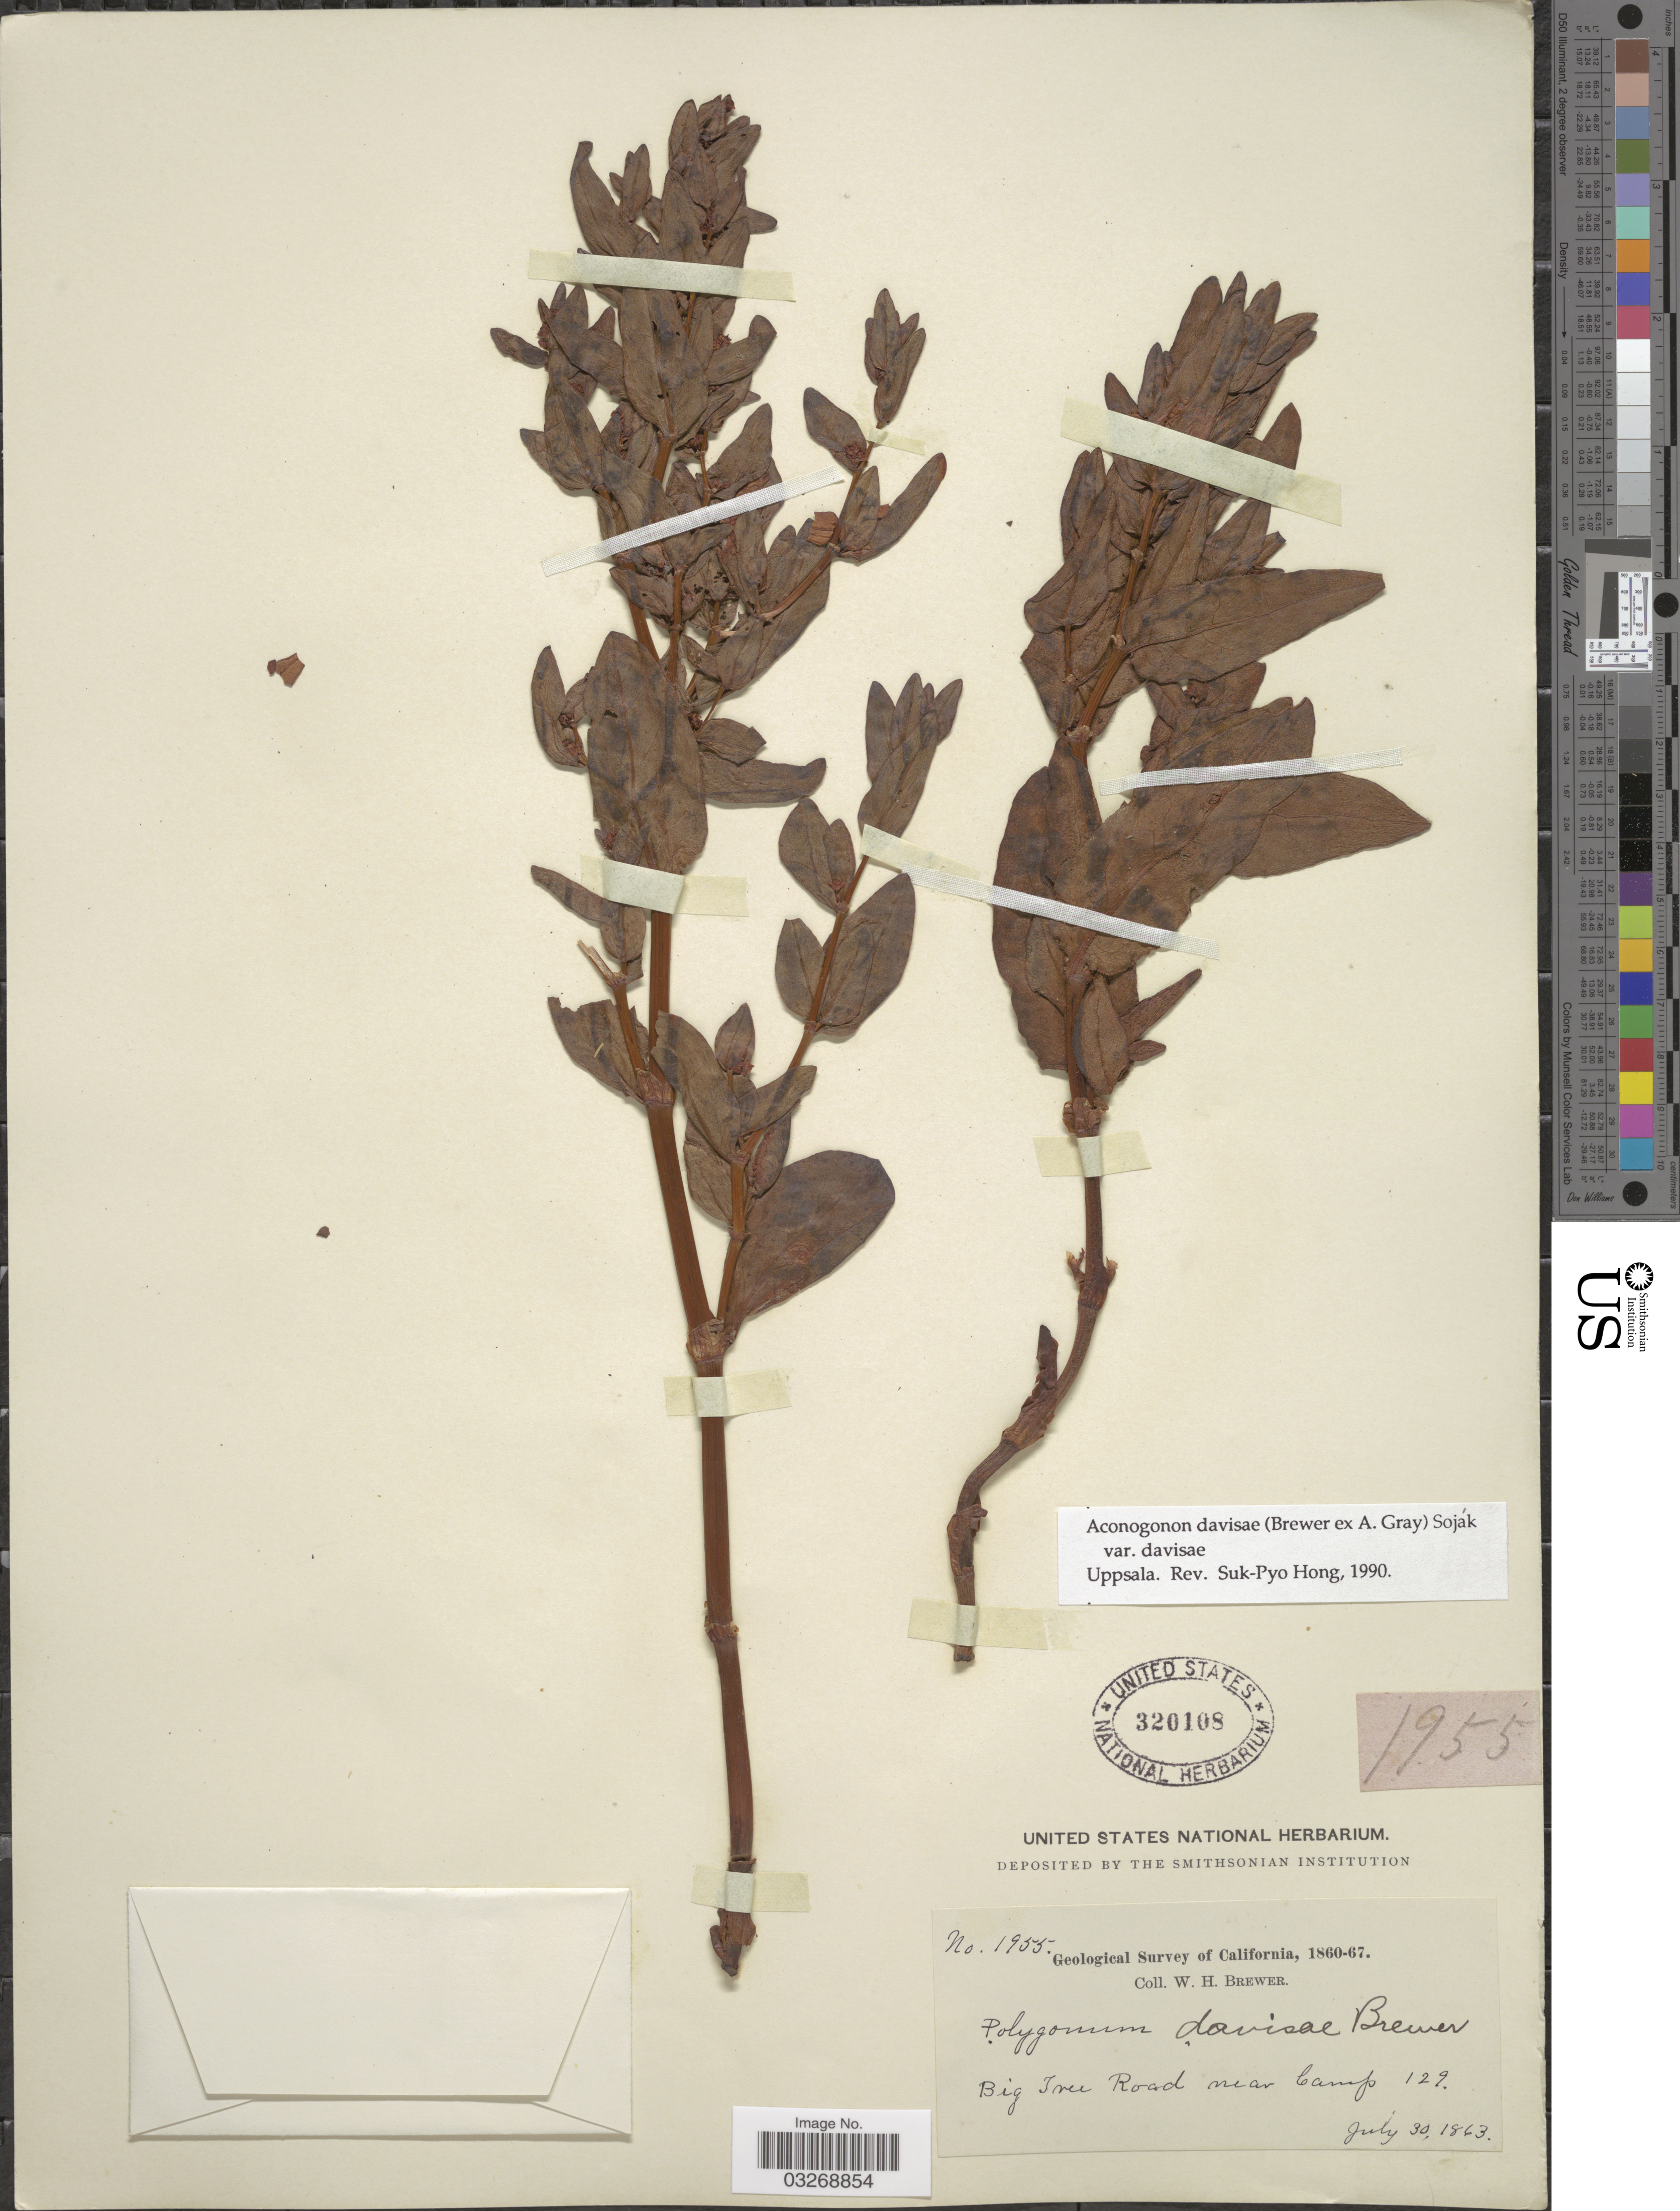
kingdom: Plantae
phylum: Tracheophyta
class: Magnoliopsida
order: Caryophyllales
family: Polygonaceae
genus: Koenigia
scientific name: Koenigia davisiae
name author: (W.H. Brewer ex A. Gray) T.M. Schust. & Reveal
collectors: W. H. Brewer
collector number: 1955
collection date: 1863-07-30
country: United States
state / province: California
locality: Big Tree Road near Camp 129.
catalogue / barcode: US 320108